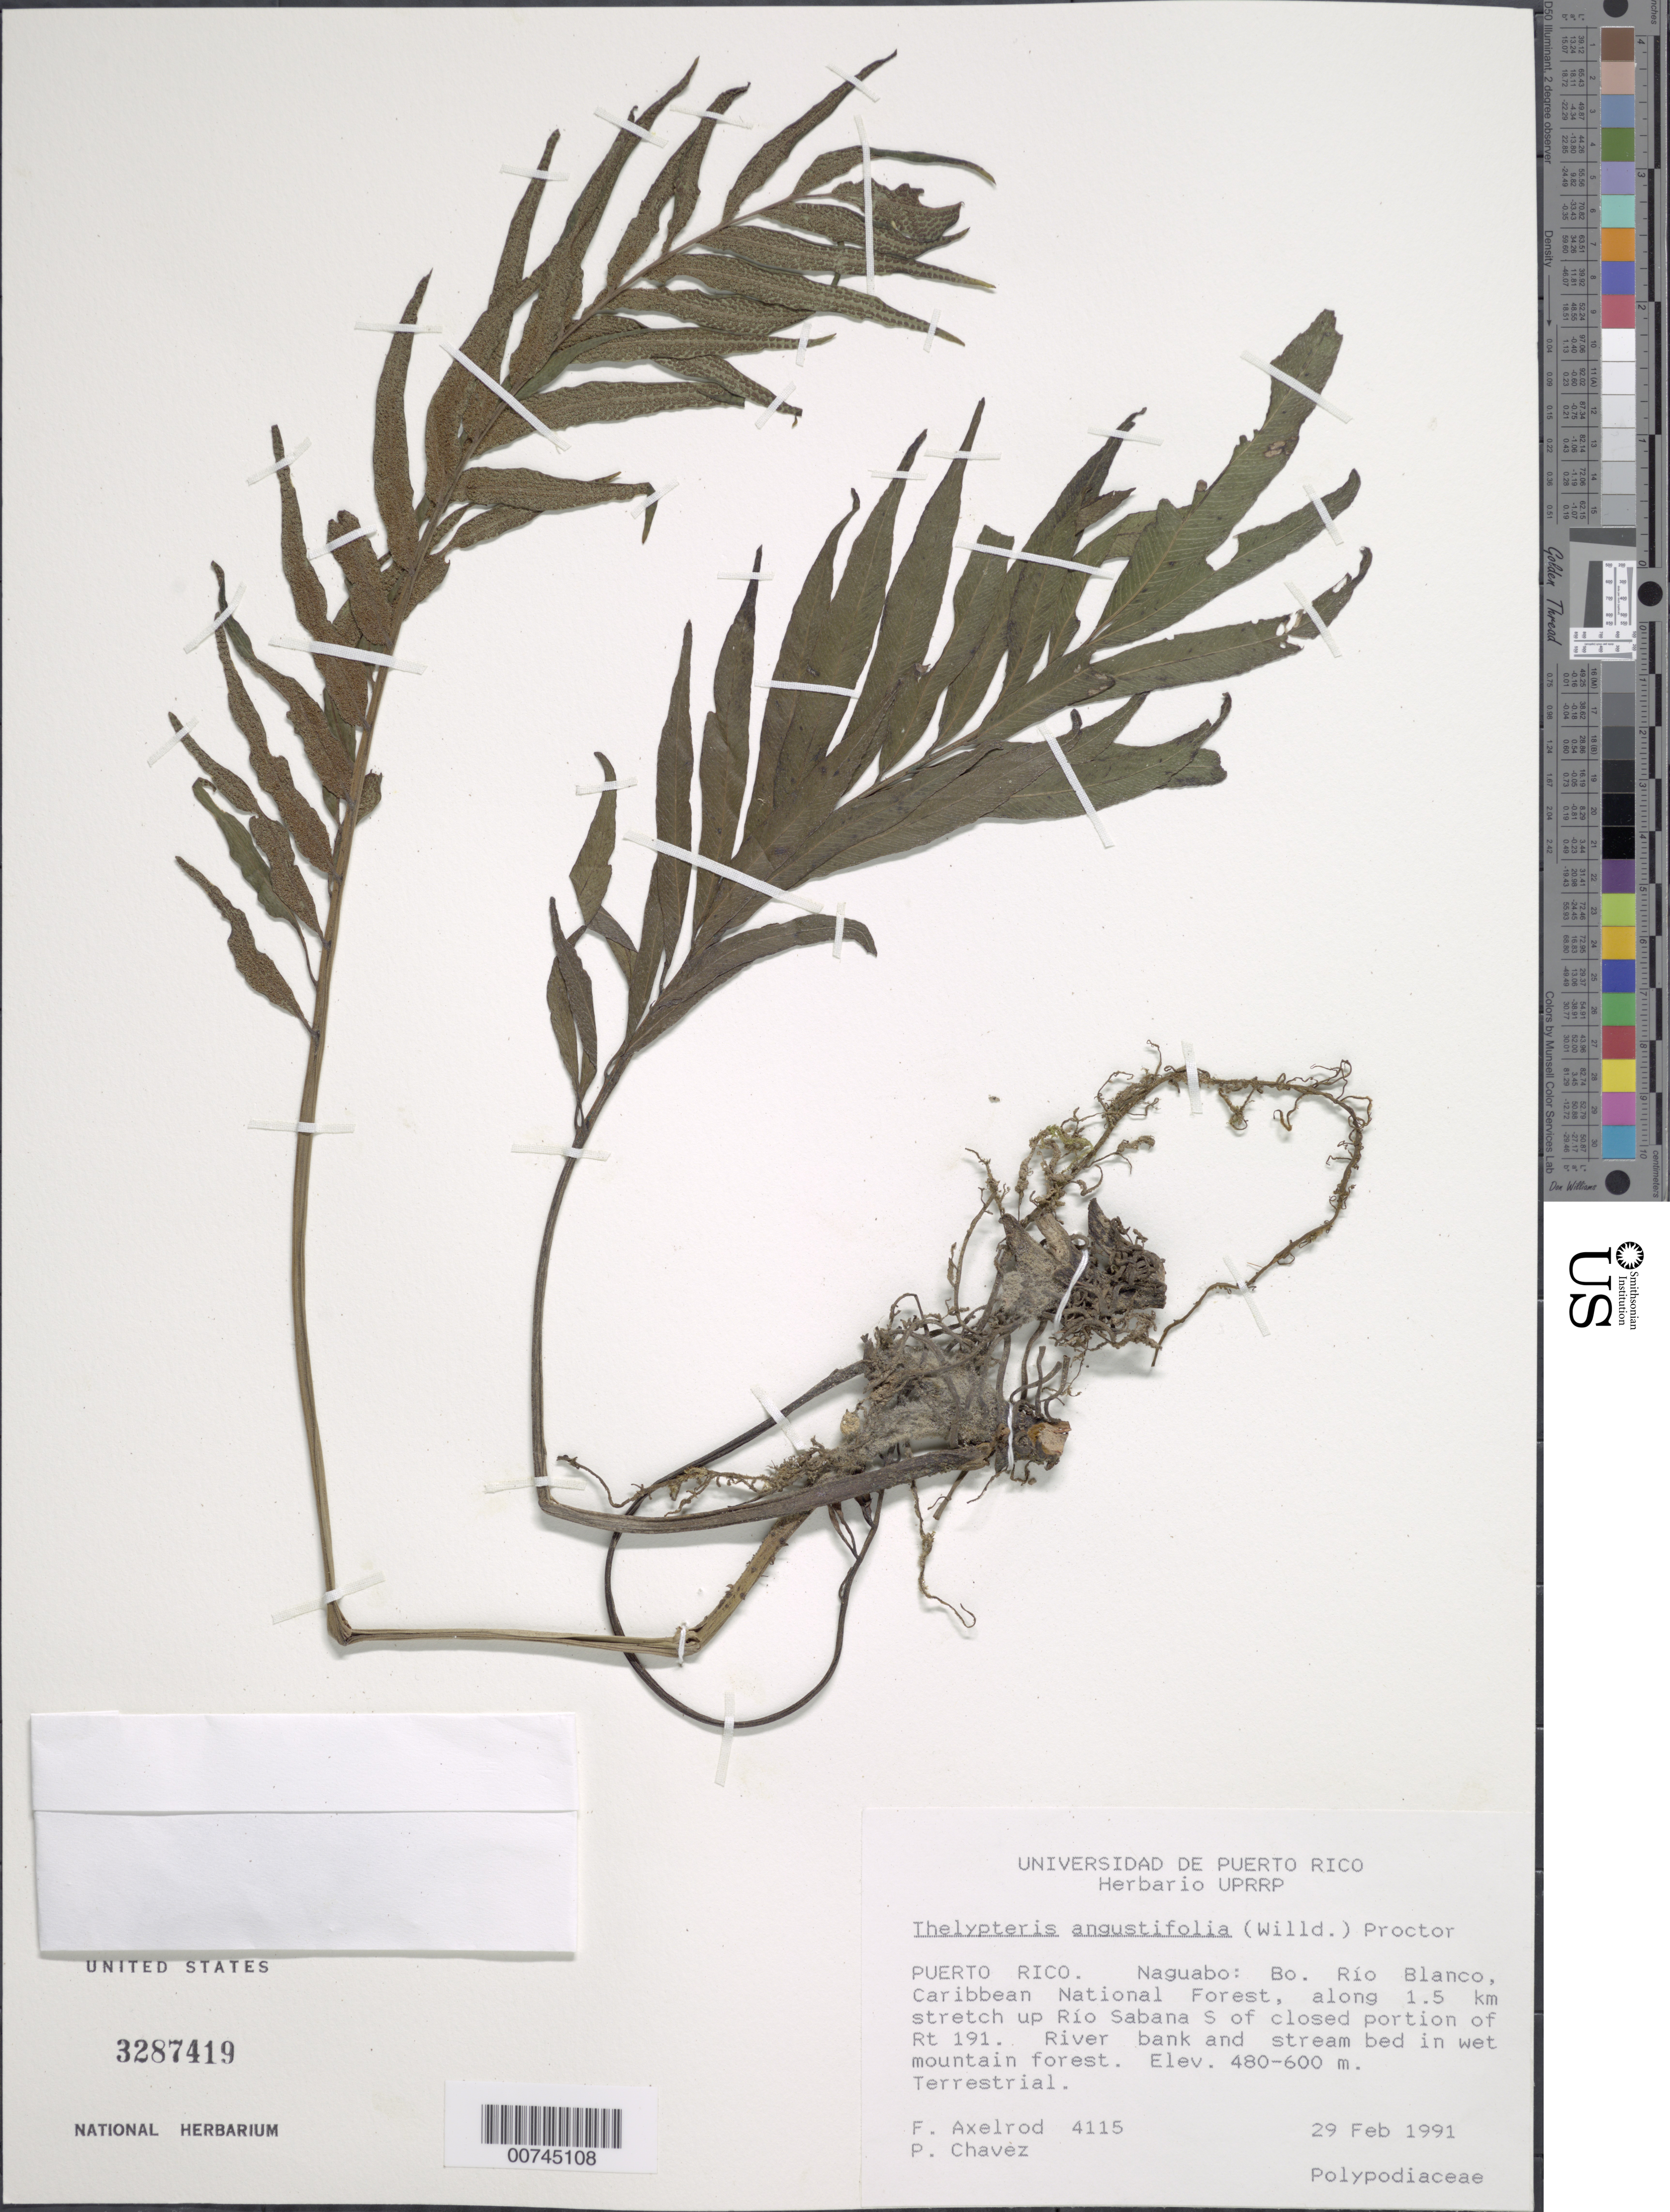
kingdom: Plantae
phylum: Tracheophyta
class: Polypodiopsida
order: Polypodiales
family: Thelypteridaceae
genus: Meniscium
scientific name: Meniscium angustifolium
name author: Willd.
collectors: F. S. Axelrod & P. Chavez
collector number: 4115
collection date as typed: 29 Feb 1991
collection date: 1991-02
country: Puerto Rico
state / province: Naguabo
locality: Naguabo: Barrio Río Blanco, Caribbean National Forest, along 1.5 km stretch up Río Sabana S of closed portion of Rt 191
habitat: River bank and stream bed in wet mountain forest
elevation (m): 480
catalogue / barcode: US 3287419